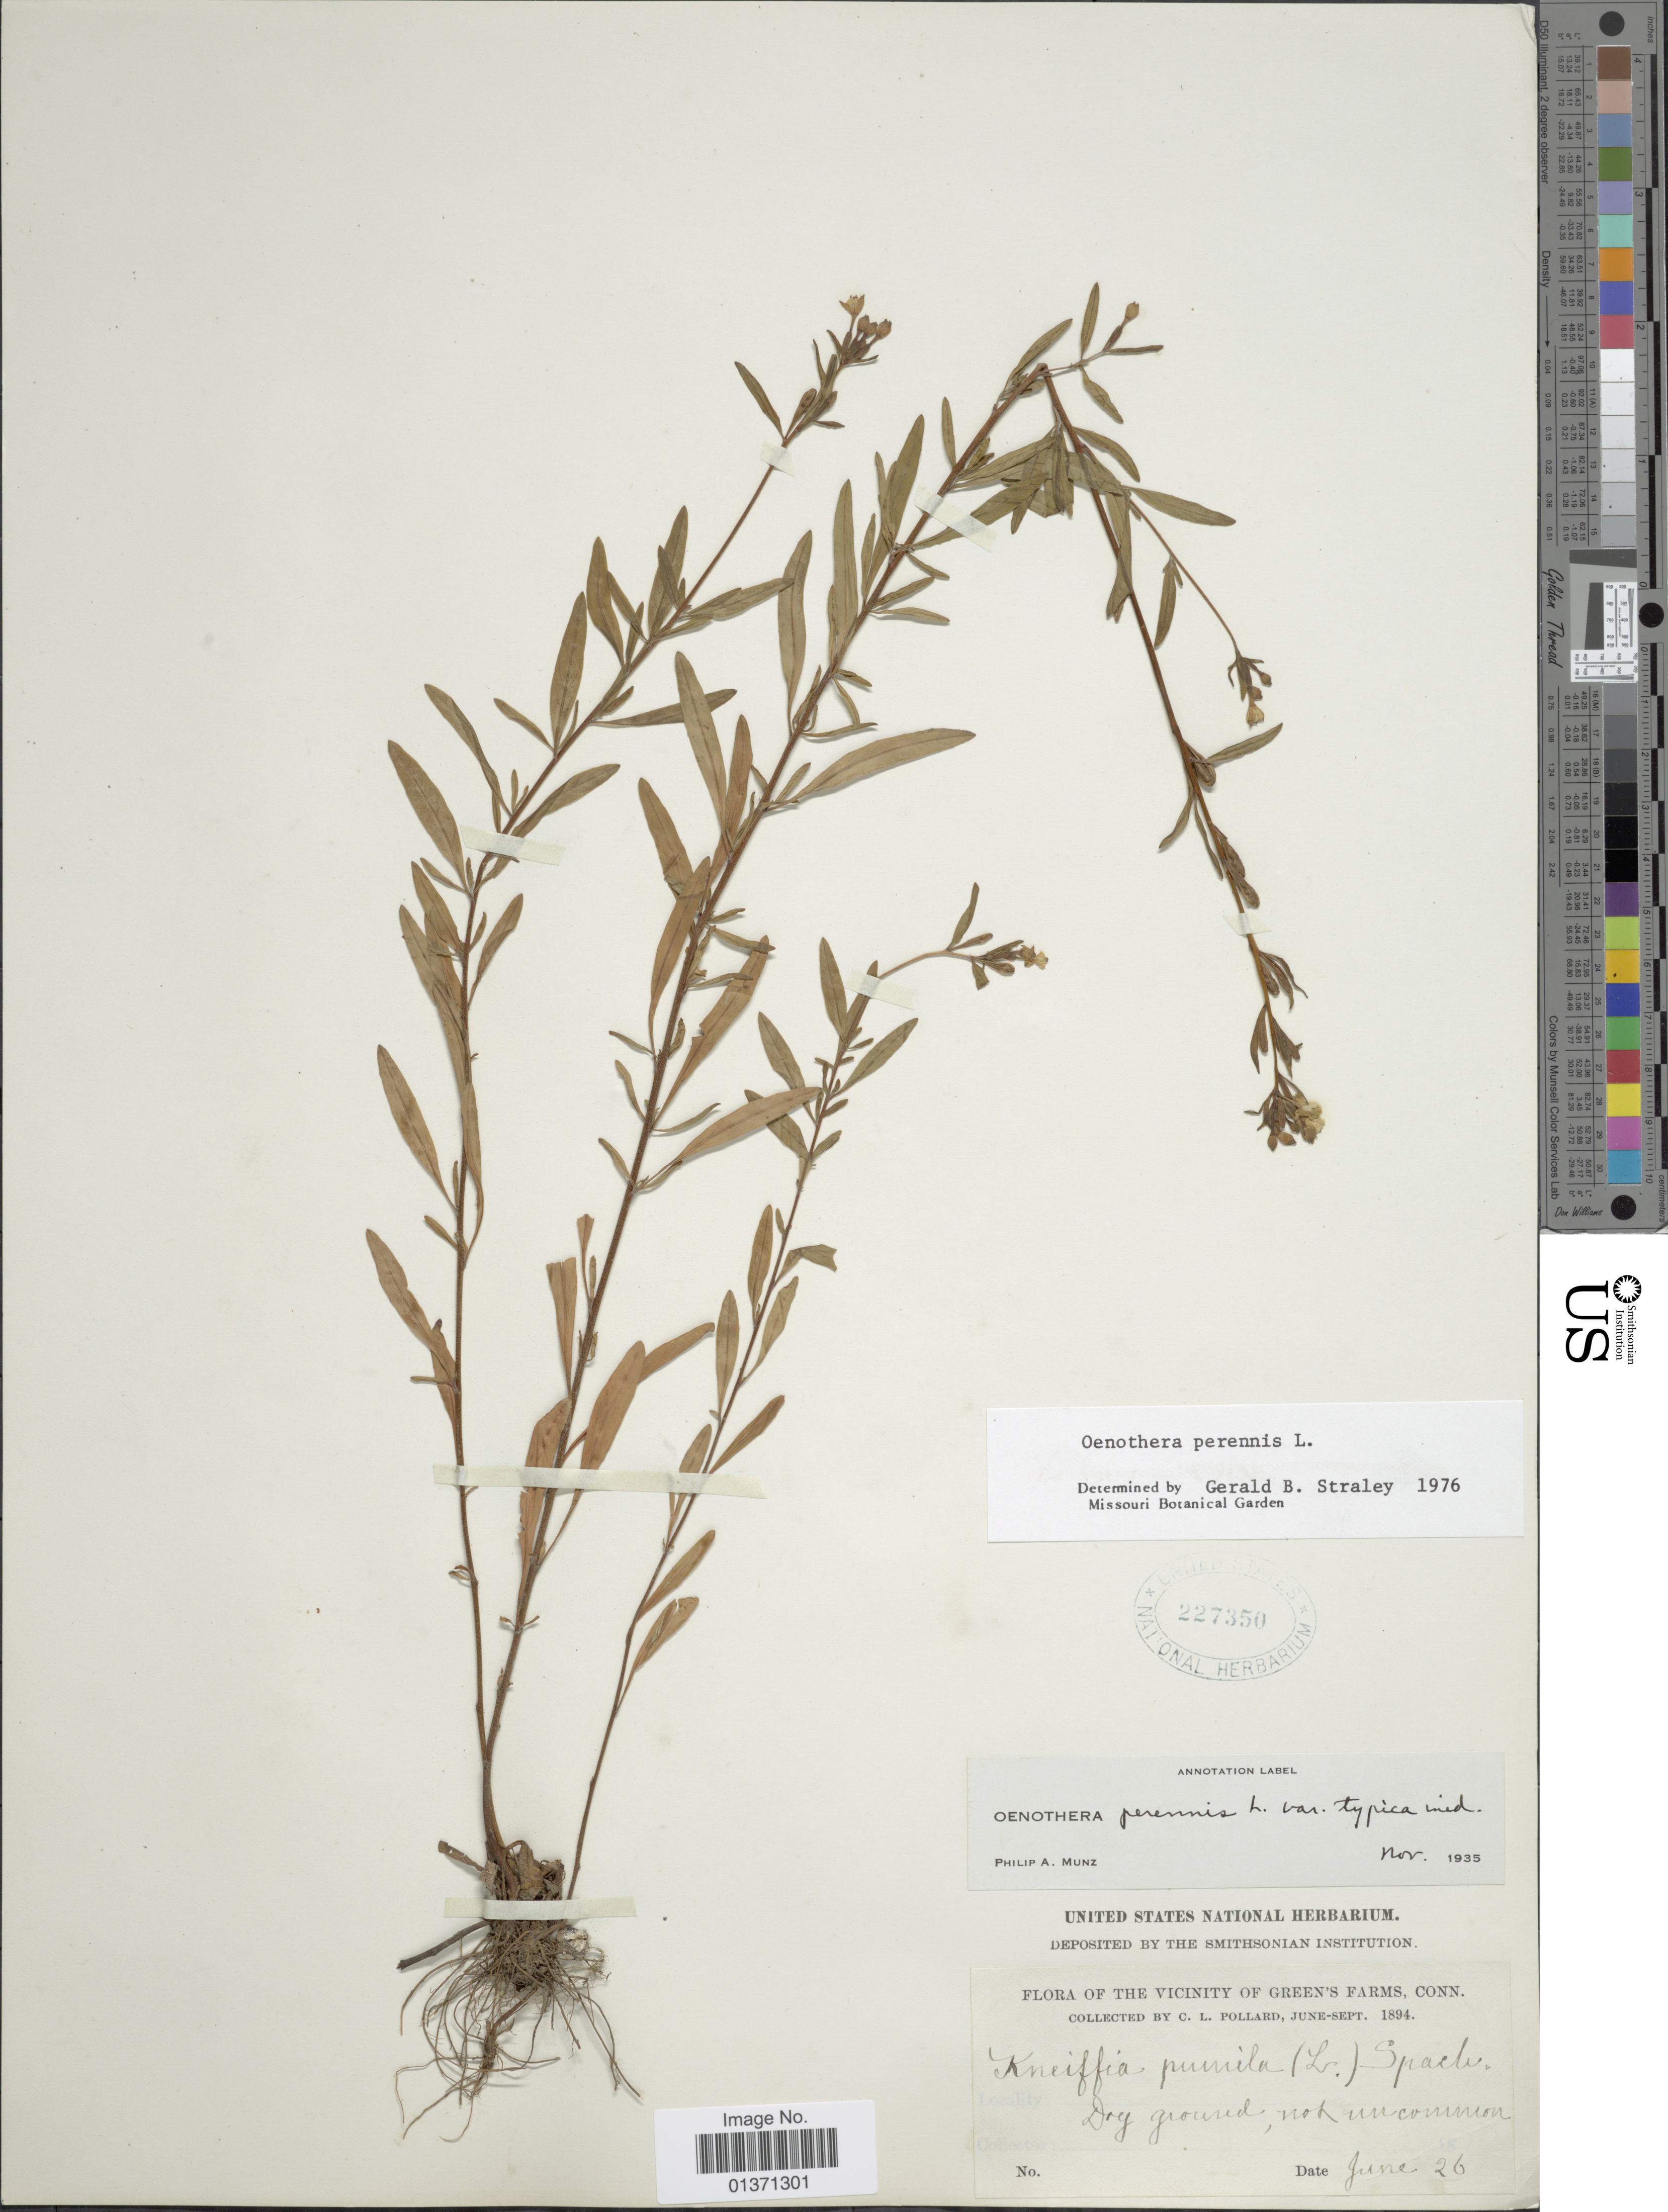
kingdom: Plantae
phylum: Tracheophyta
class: Magnoliopsida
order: Myrtales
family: Onagraceae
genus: Oenothera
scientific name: Oenothera perennis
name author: L.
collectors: C. L. Pollard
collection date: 1894-06-26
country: United States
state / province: Connecticut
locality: Vicinity of Green's Farms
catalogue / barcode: US 227350